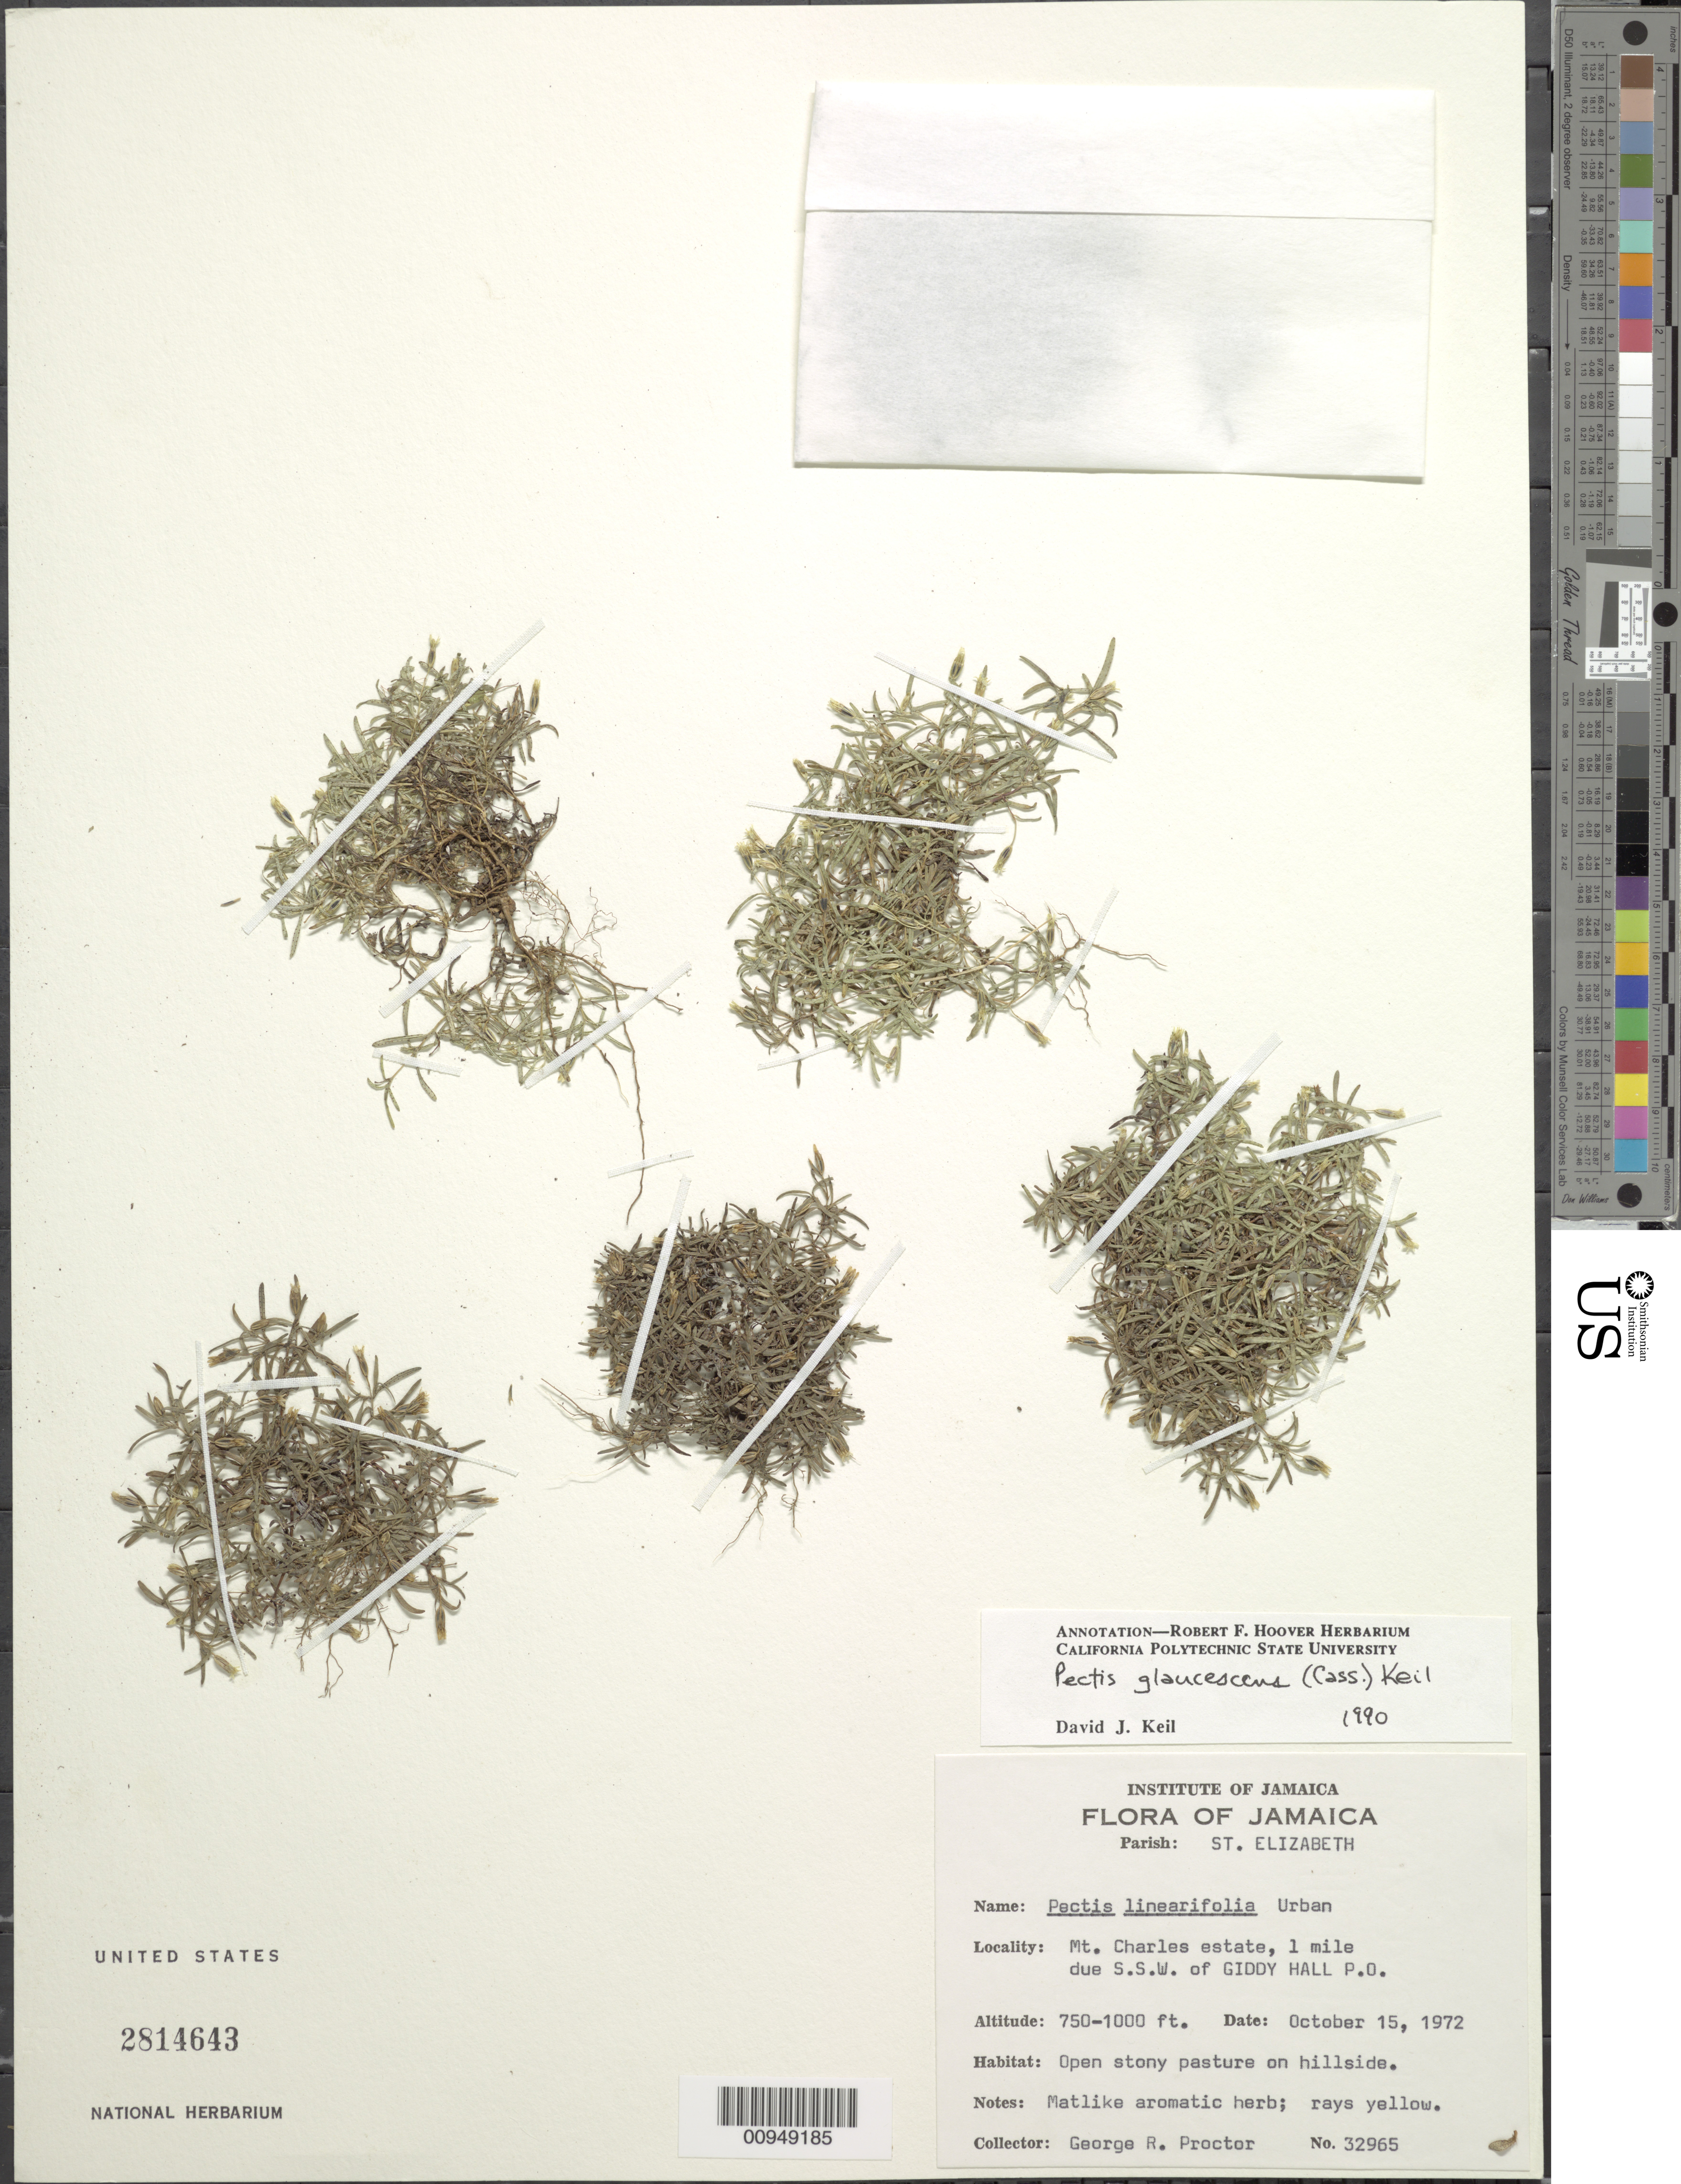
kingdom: Plantae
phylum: Tracheophyta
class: Magnoliopsida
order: Asterales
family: Asteraceae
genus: Pectis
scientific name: Pectis glaucescens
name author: (Cass.) D.J. Keil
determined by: Keil, D. J.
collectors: G. R. Proctor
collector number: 32965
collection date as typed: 15 Oct 1972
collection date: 1972-10-15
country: Jamaica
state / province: Saint Elizabeth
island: Jamaica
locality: Mt. Charles Estate, 1 mile dur SSW of Giddy Hall P.O.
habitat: Open stony pasture on hillside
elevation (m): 229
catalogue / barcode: US 2814643